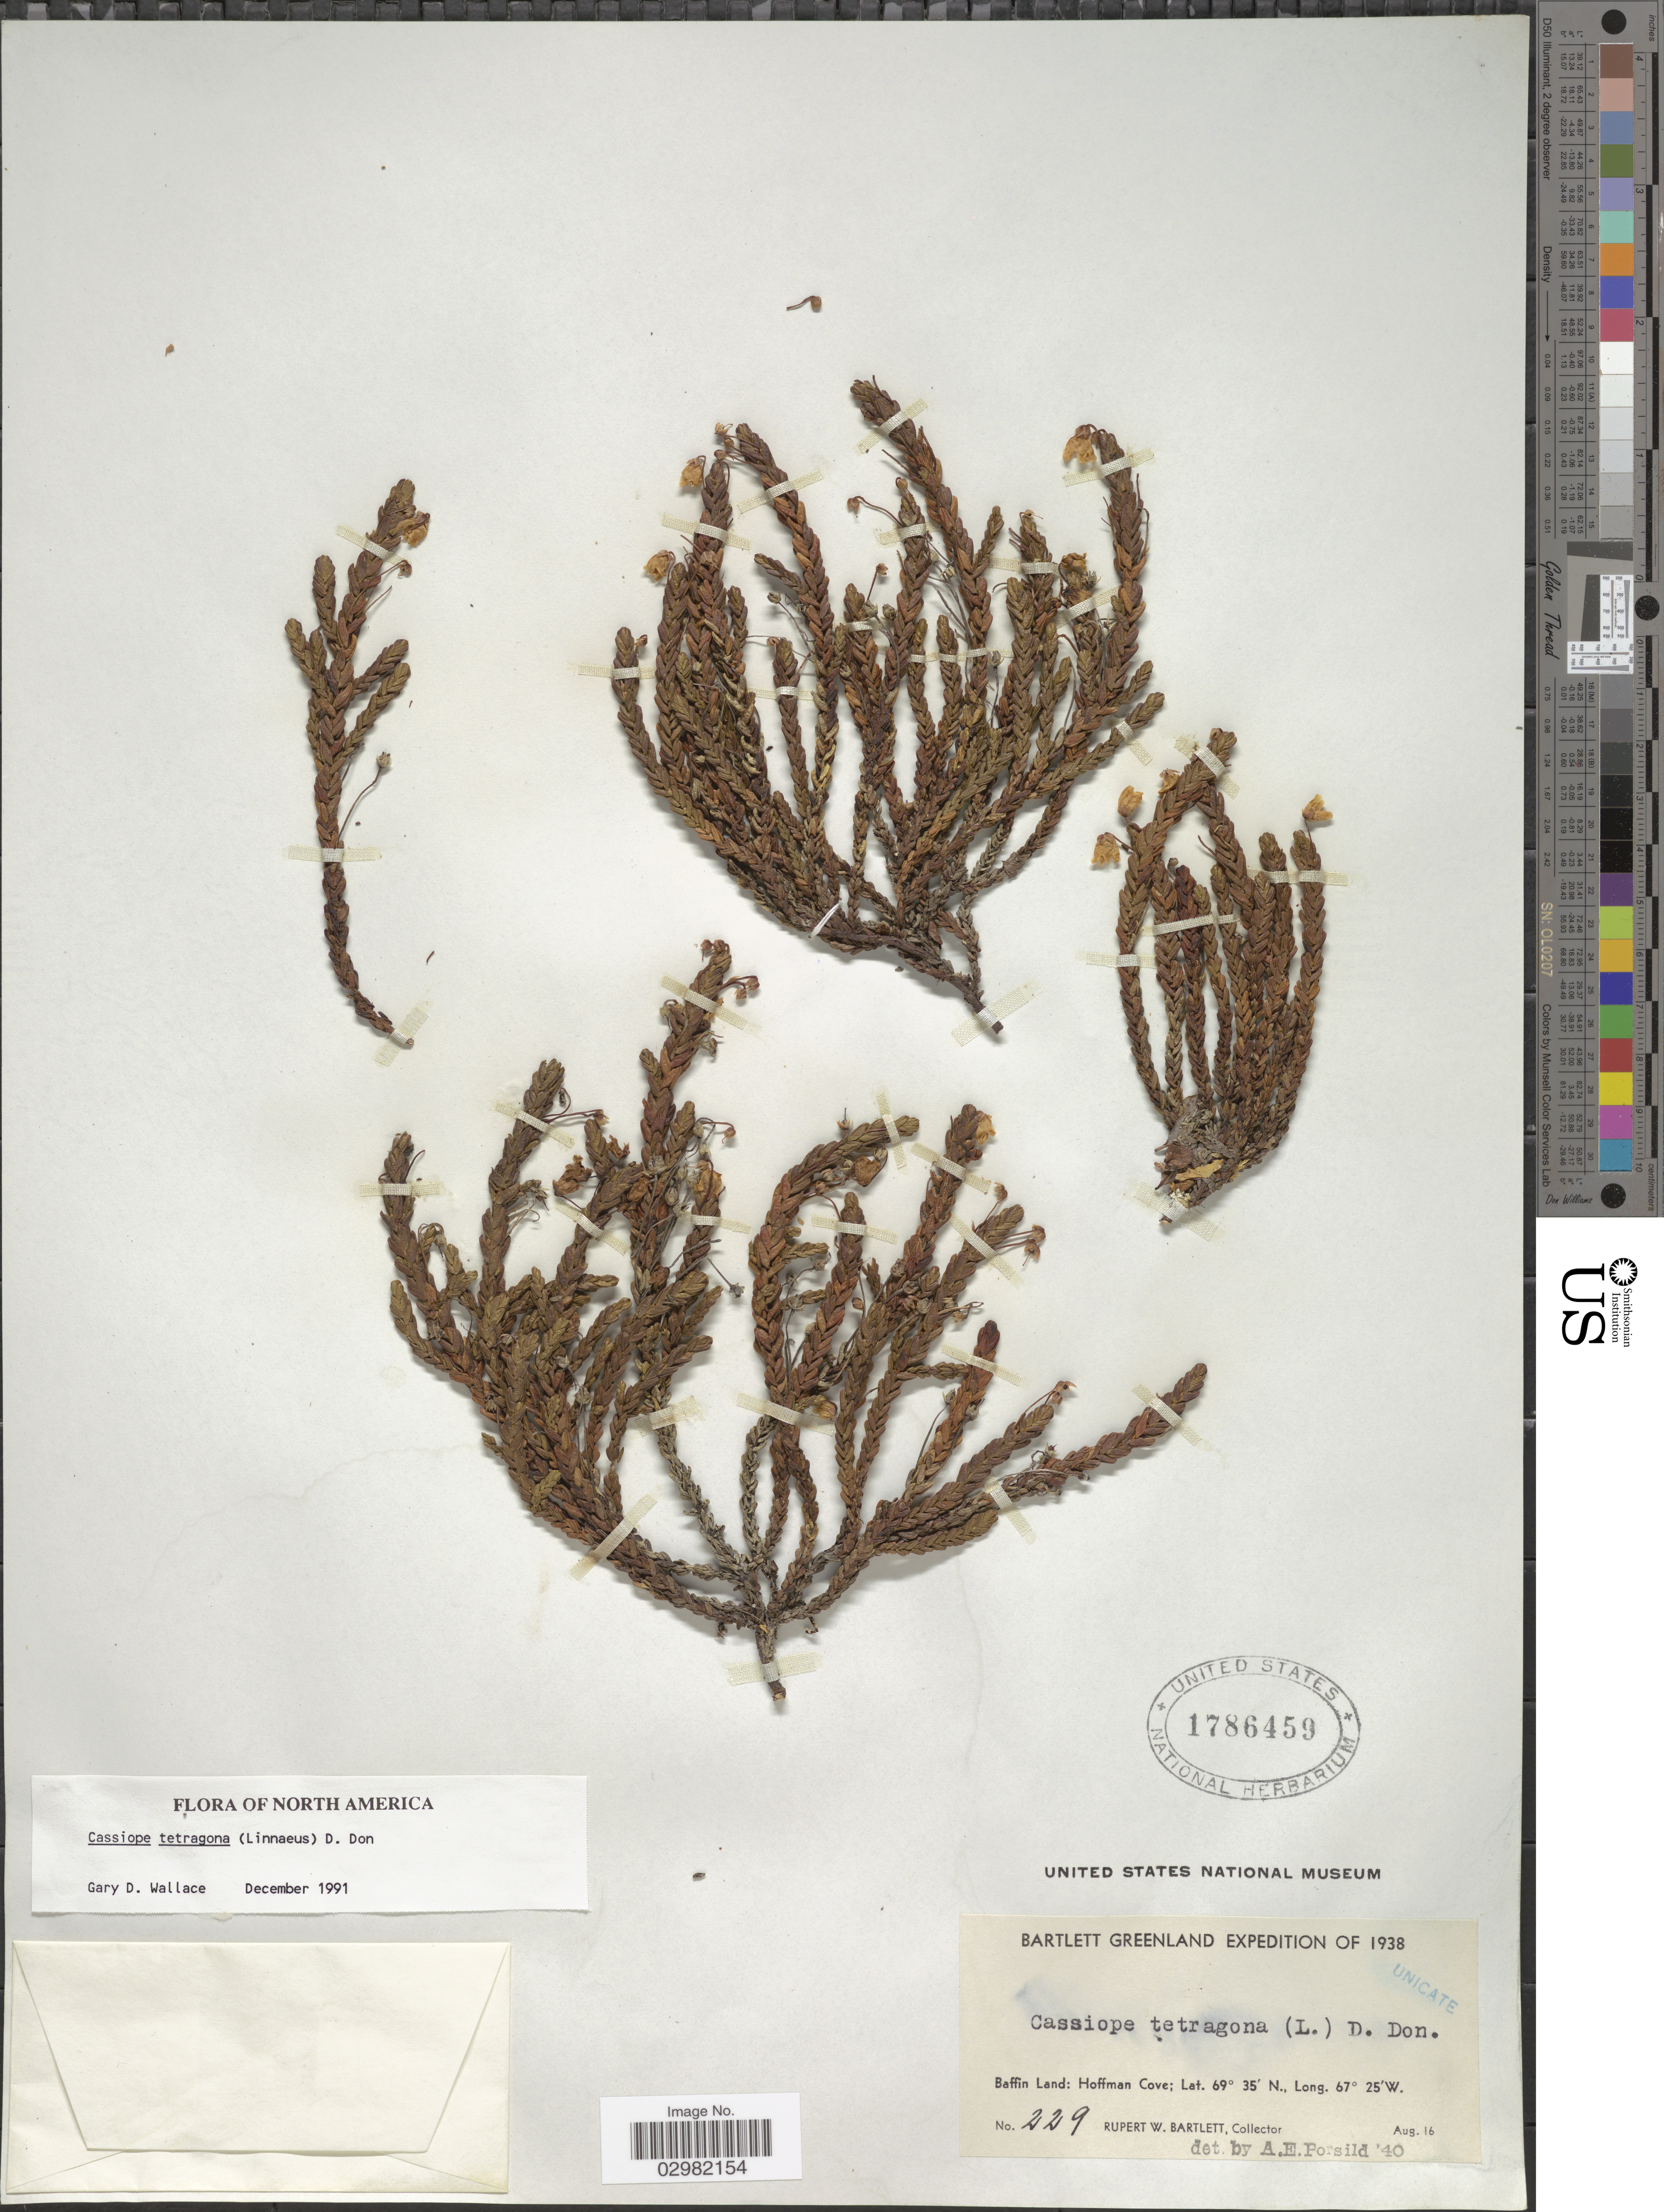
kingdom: Plantae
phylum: Tracheophyta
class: Magnoliopsida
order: Ericales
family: Ericaceae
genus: Cassiope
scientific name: Cassiope tetragona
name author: (L.) D. Don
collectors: R. W. Bartlett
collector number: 229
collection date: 1938-08-16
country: Canada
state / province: Nunavut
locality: Baffin Land: Hoffman Cove.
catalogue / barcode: US 1786459